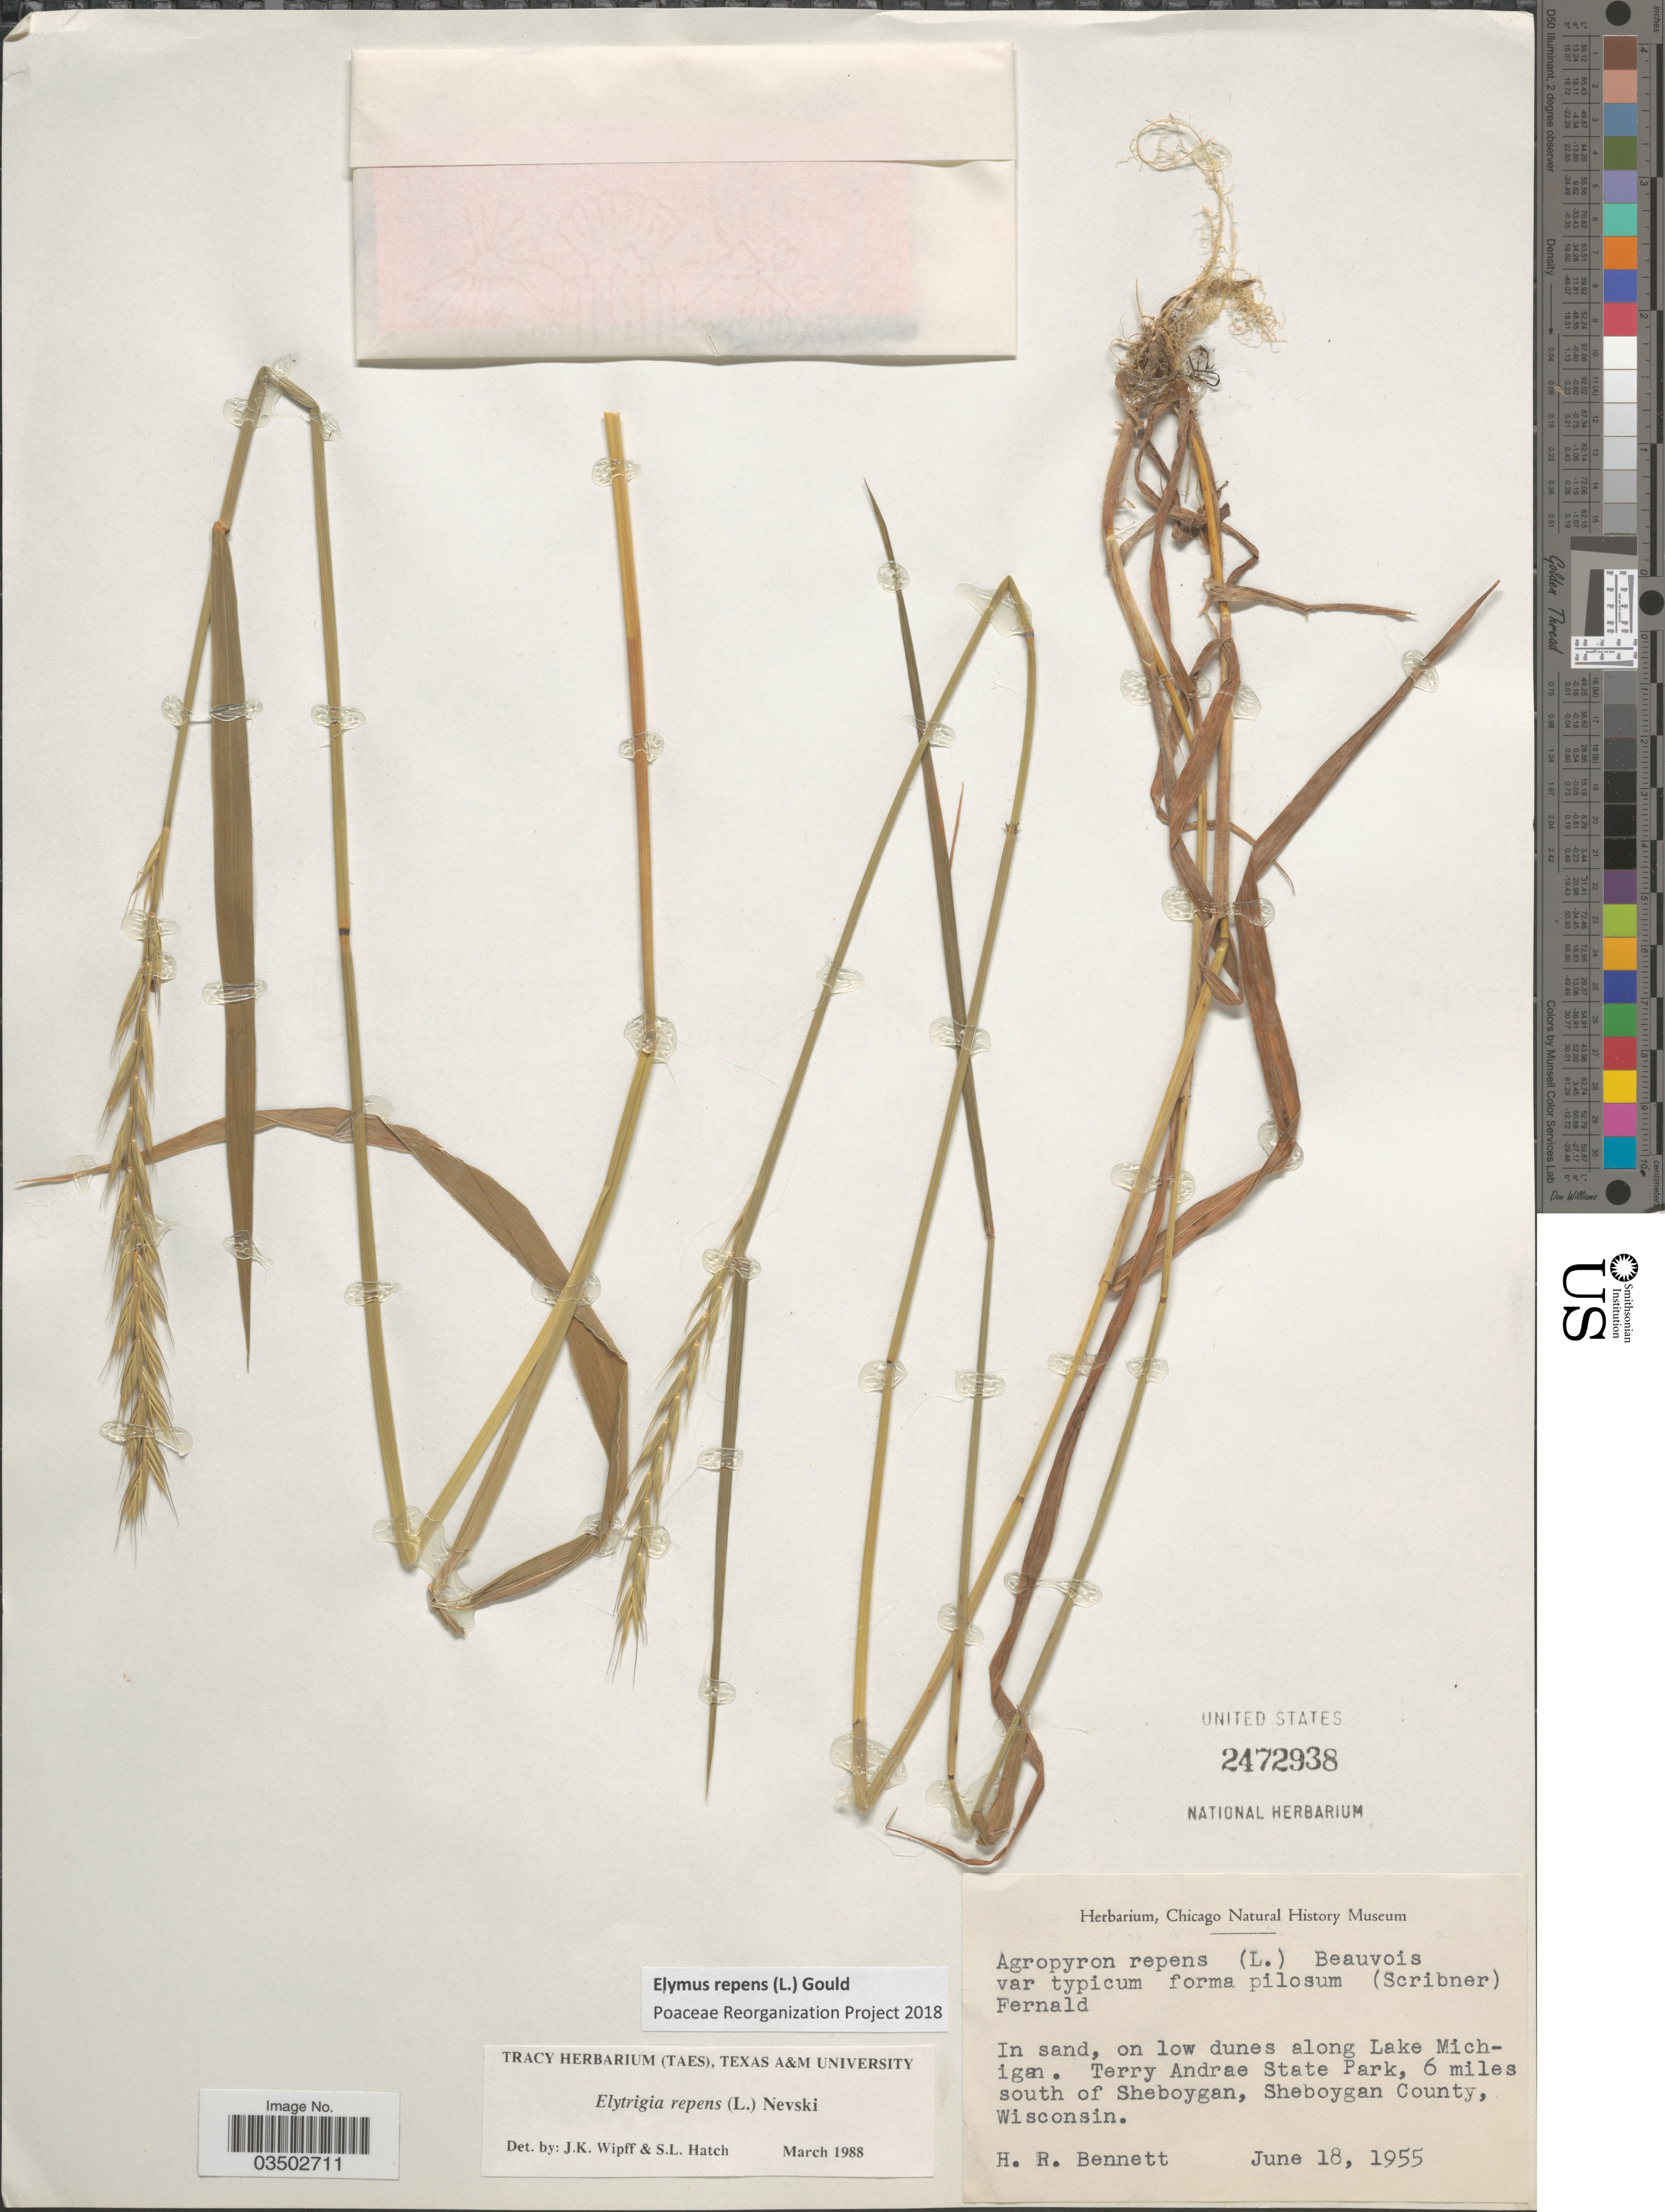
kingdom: Plantae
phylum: Tracheophyta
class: Liliopsida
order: Poales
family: Poaceae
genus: Elymus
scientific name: Elymus repens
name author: (L.) Gould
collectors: H. R. Bennett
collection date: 1955-06-18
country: United States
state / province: Wisconsin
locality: In sand, on low dunes along Lake Michigan. Terry Andrae State Park, 6 miles south of Sheboygan, Sheboygan County.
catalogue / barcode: US 2472938